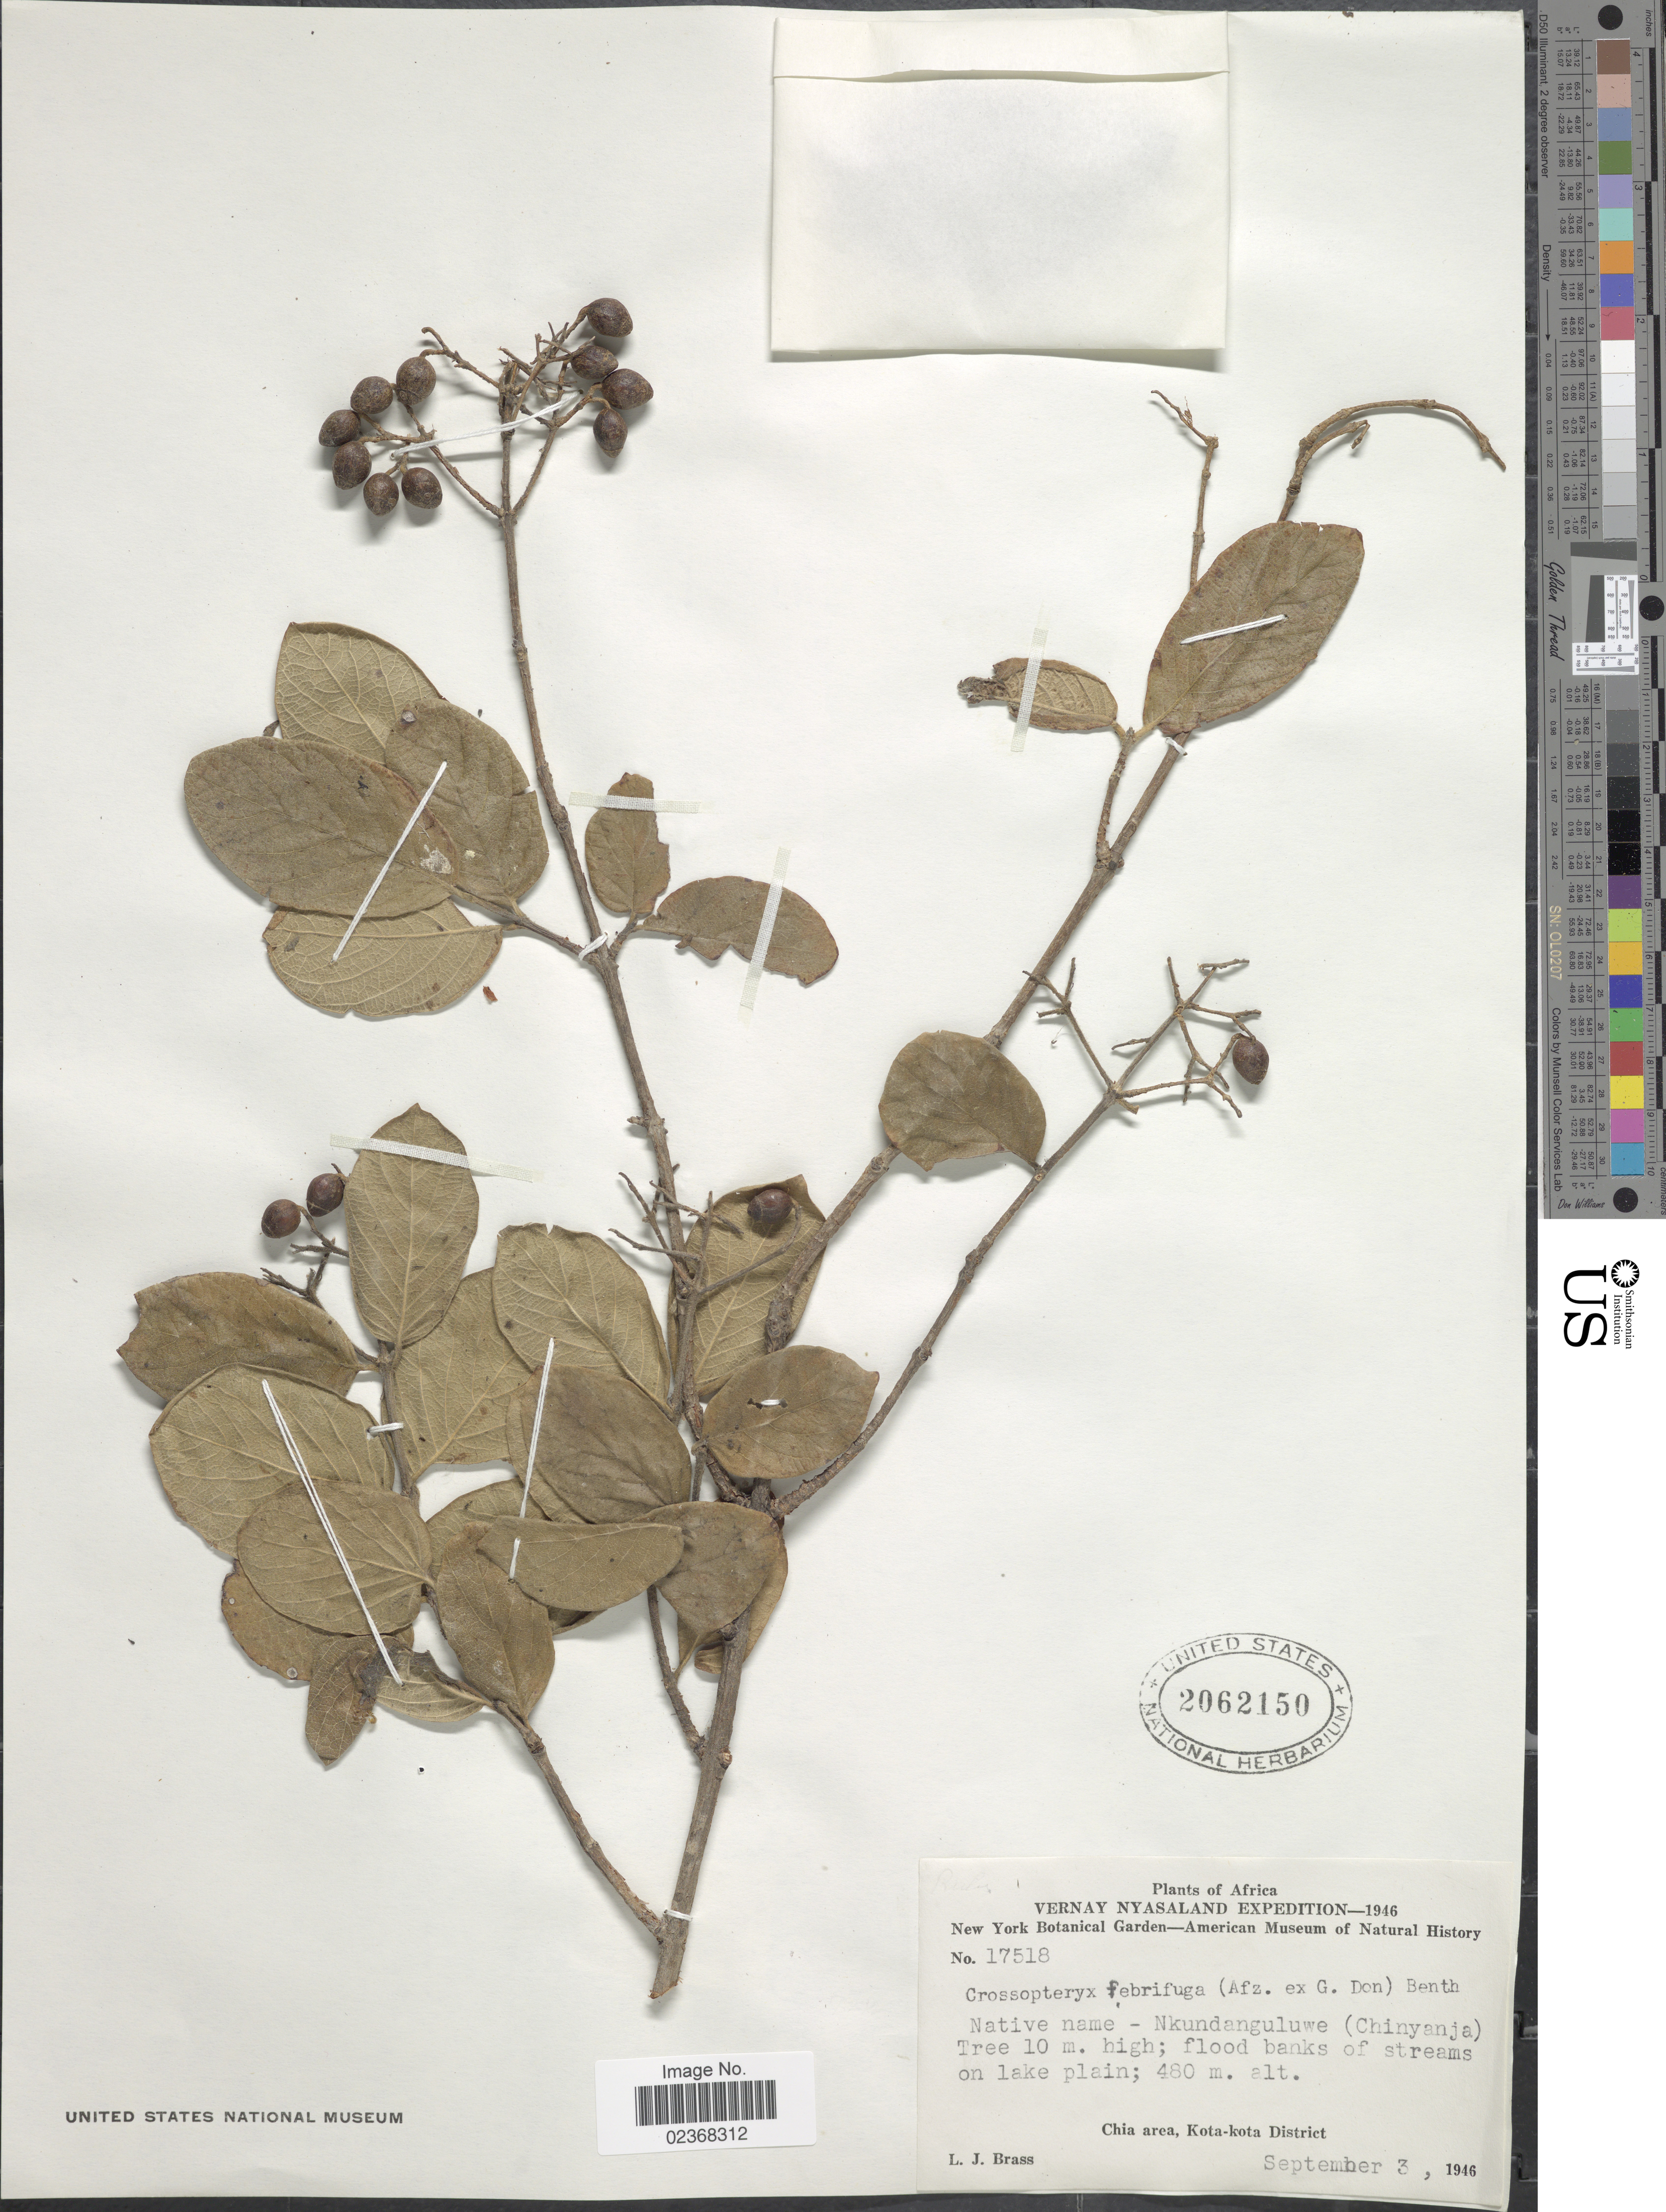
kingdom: Plantae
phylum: Tracheophyta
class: Magnoliopsida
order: Gentianales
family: Rubiaceae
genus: Crossopteryx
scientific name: Crossopteryx febrifuga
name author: (Afzel. ex G. Don) Benth.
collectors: L. J. Brass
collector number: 17518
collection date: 1946-09-03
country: Malawi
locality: Vernay Nyasaland, Native name, Nkundanguluwe (Chinyanja), Chia area, Kota-Kota District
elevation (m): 480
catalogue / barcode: US 2062150